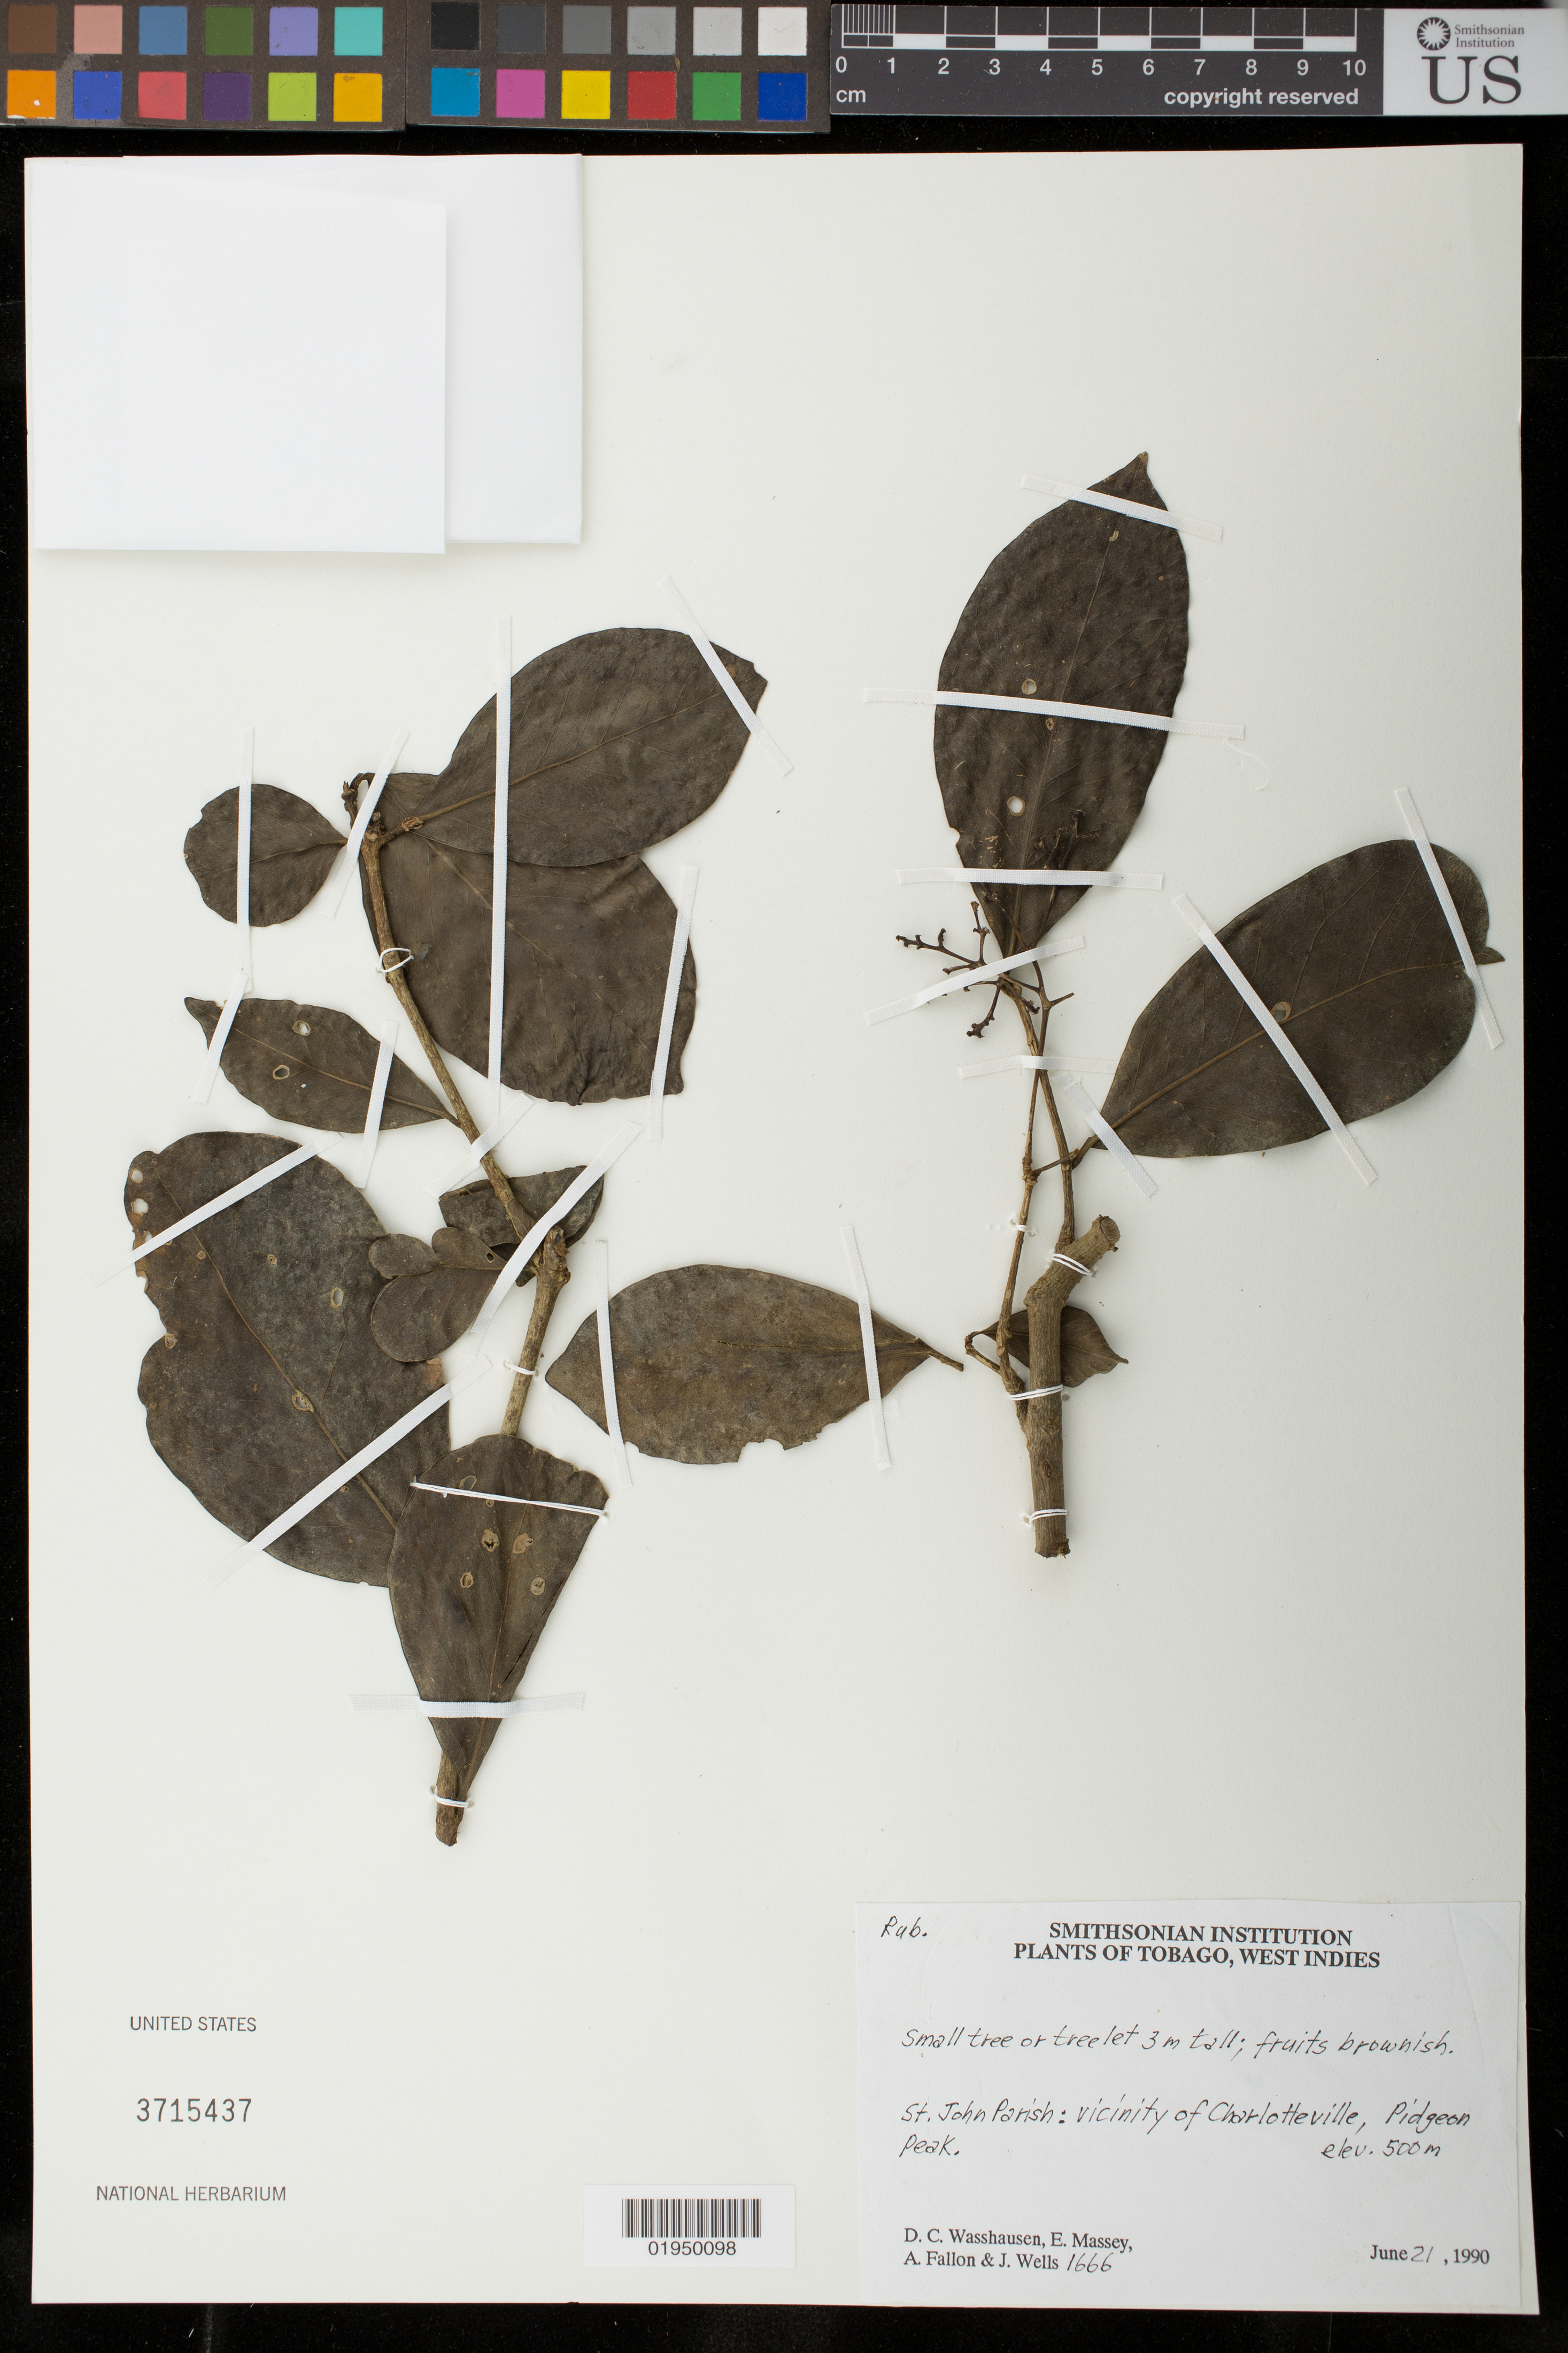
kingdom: Plantae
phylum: Tracheophyta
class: Magnoliopsida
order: Gentianales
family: Rubiaceae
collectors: D. C. Wasshausen, M. Fallen & J. Wells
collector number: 1666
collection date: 1990-06-21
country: Trinidad and Tobago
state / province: Speyside And Charlotteville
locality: St. John Parish: vicinity of Charlotteville, Pidgeron Peak.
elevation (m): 500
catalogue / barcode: US 3715437